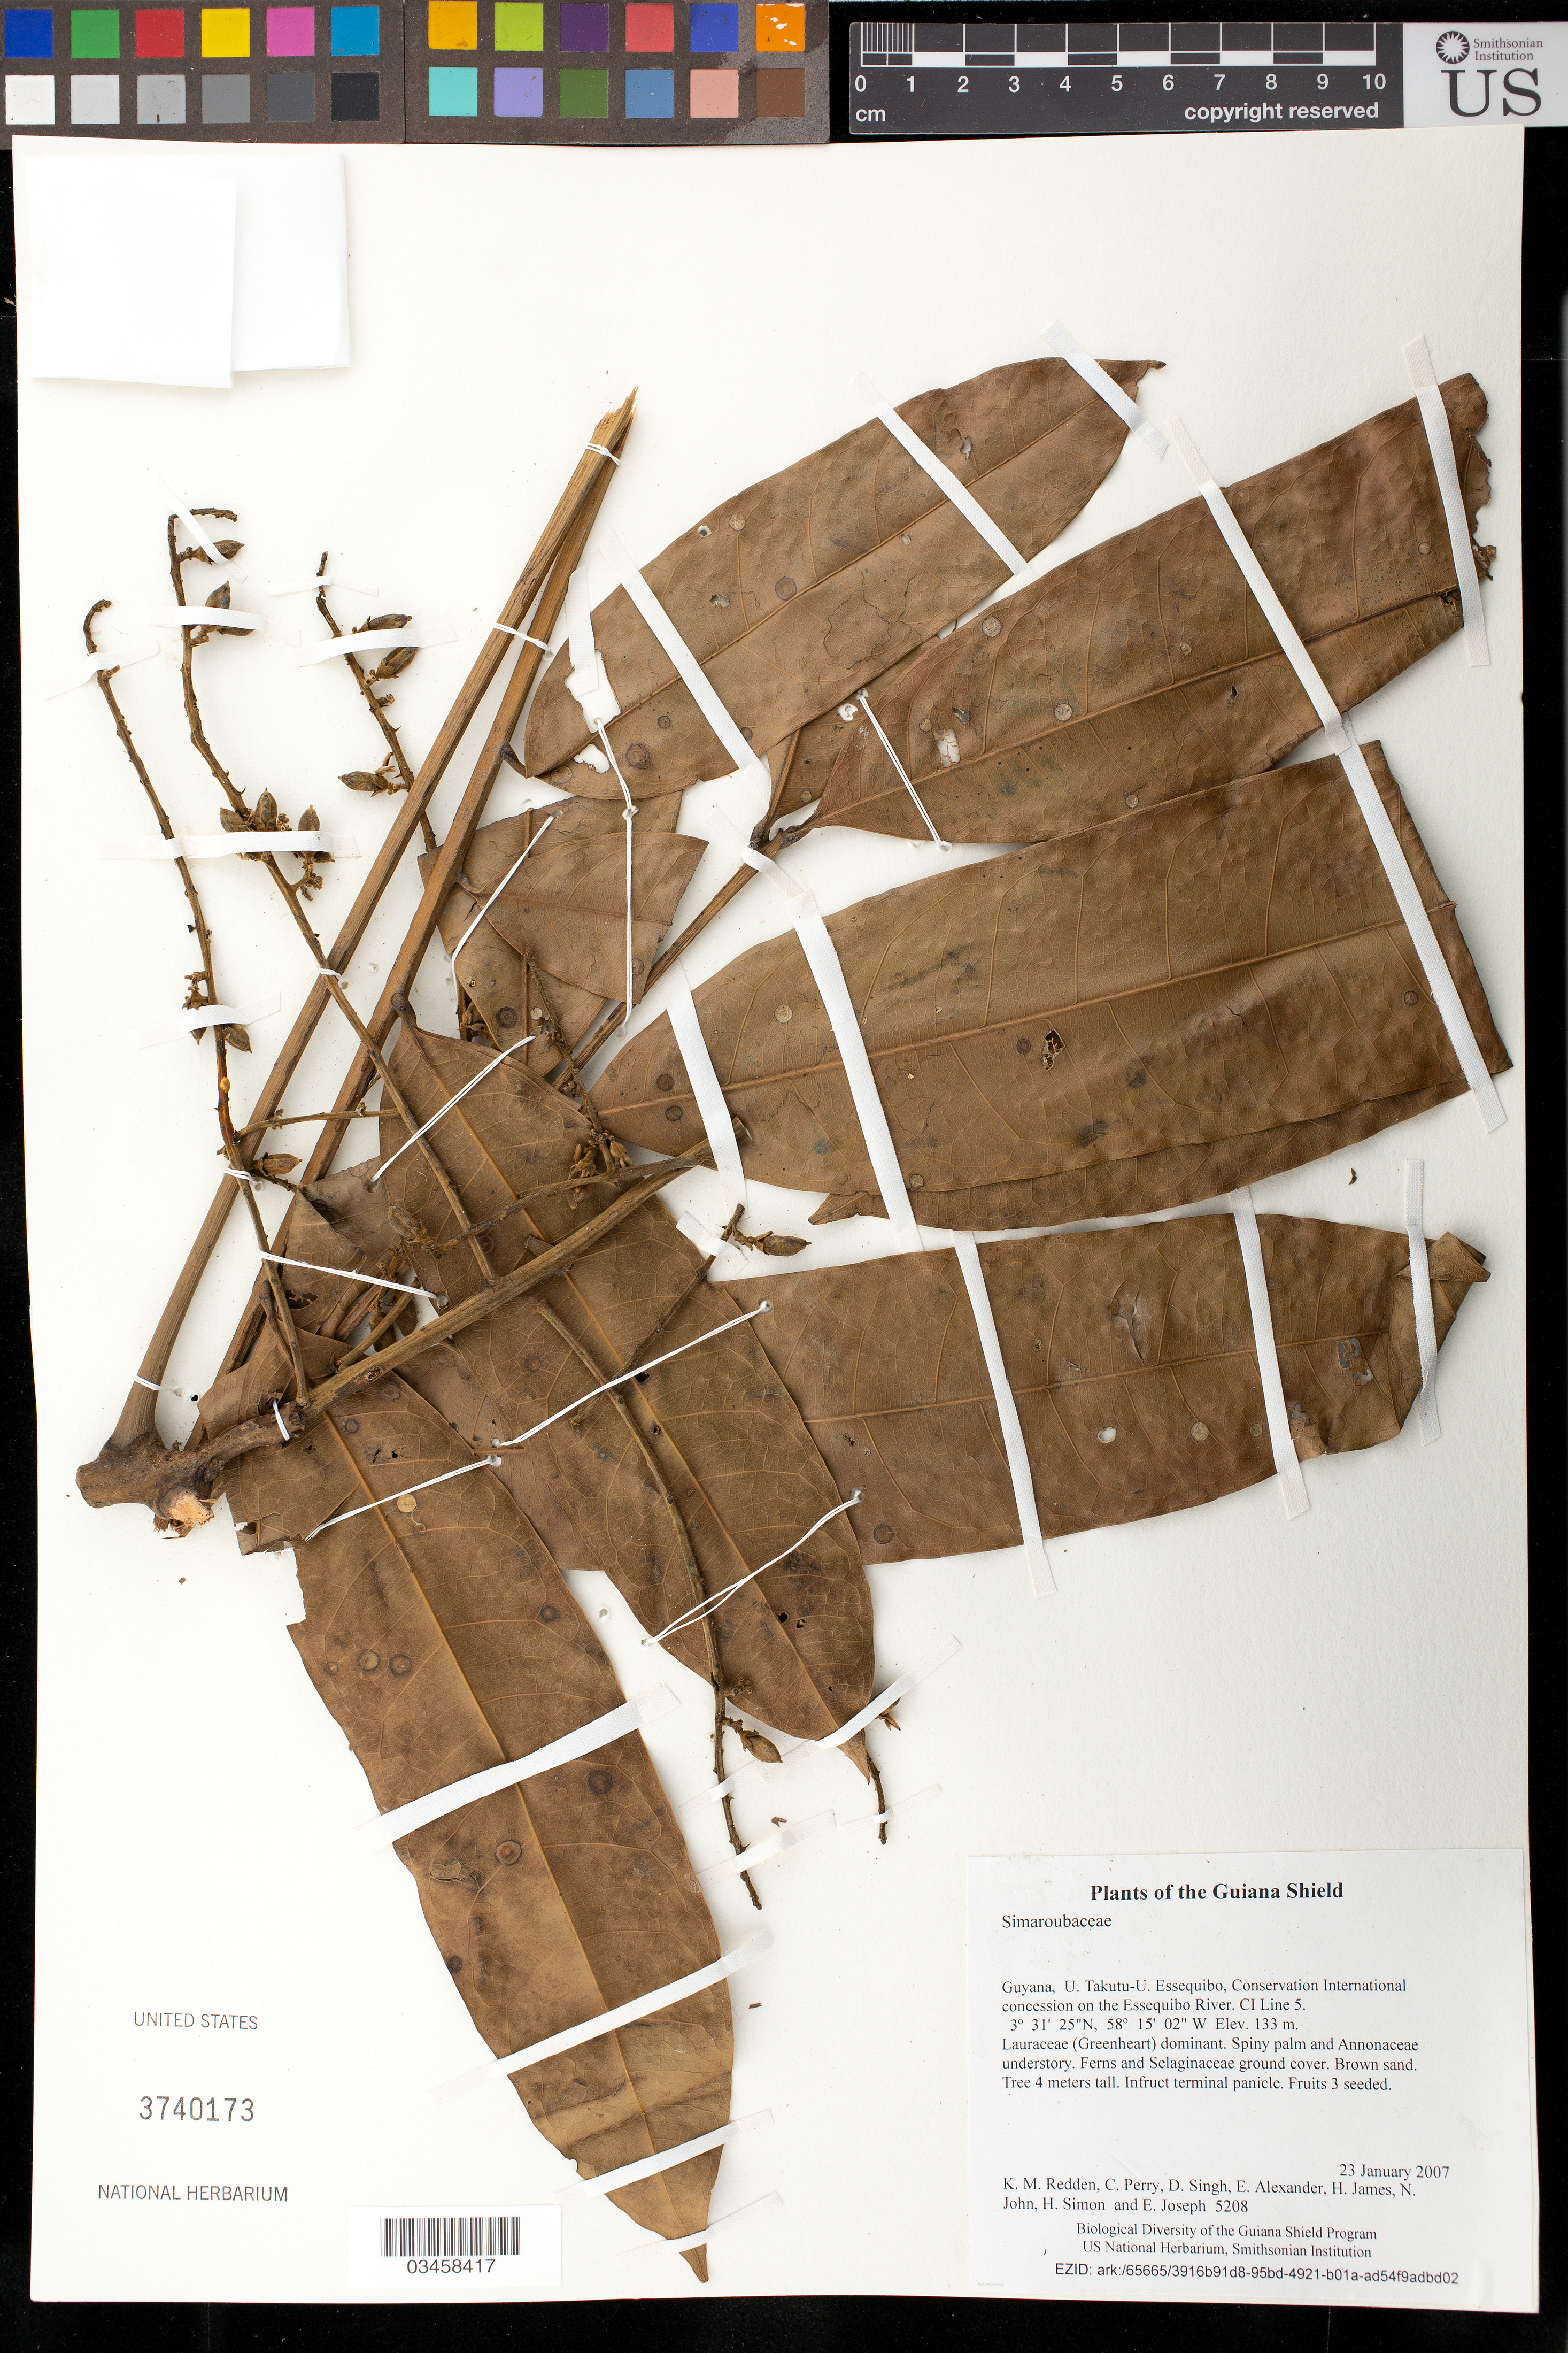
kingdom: Plantae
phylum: Tracheophyta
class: Magnoliopsida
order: Sapindales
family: Simaroubaceae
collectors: K. M. Redden, C. Perry, D. Singh, E. Alexander, H. James, N. John, H. Simon & E. Joseph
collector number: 5208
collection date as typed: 23 January 2007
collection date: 2007-01-23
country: Guyana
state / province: U. Takutu-U. Essequibo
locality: Conservation International concession on the Essequibo River. CI Line 5.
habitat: Lauraceae (Greenheart) dominant. Spiny palm and Annonaceae understory. Ferns and Selaginaceae ground cover. Brown sand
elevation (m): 133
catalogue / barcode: US 3740173